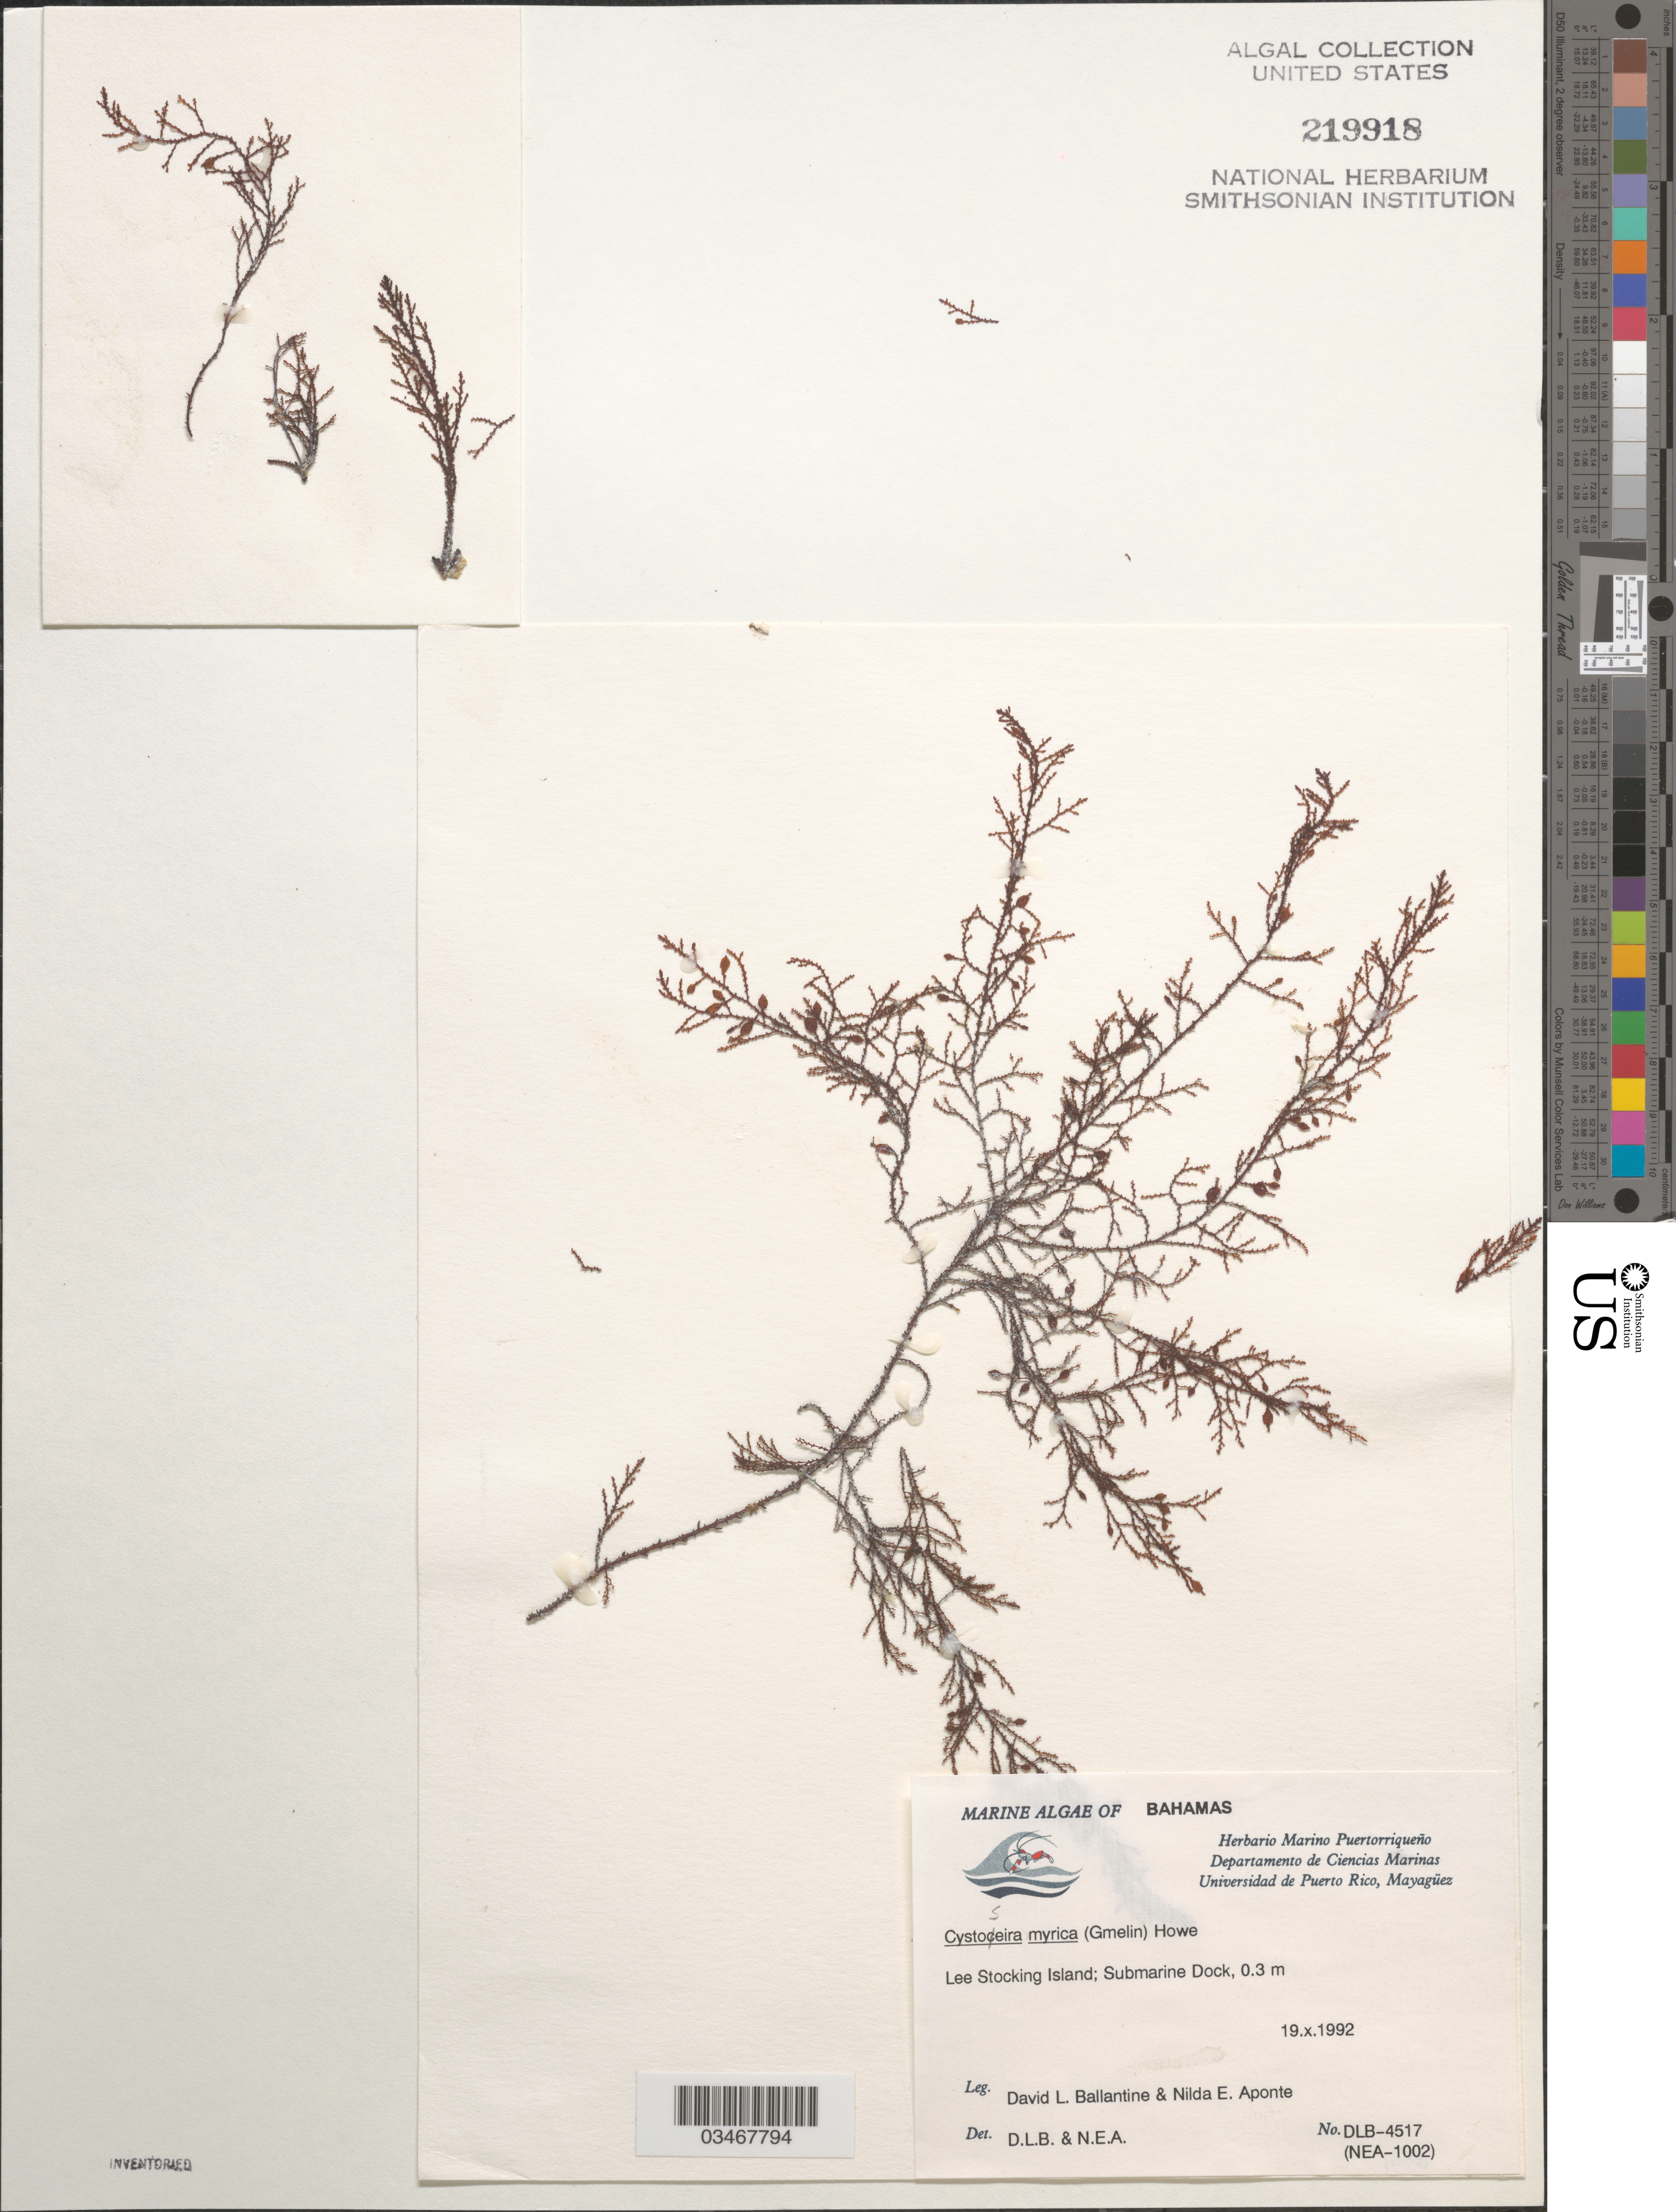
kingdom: Chromista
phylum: Ochrophyta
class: Phaeophyceae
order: Fucales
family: Sargassaceae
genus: Cystoseira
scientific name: Cystoseira myrica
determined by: Ballantine, D. L.; Aponte, N. E.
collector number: DLB 4517, NEA 1002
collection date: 1992-10-19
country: Bahamas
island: Lee Stocking Island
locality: Submarine Dock.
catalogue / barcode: US 219918